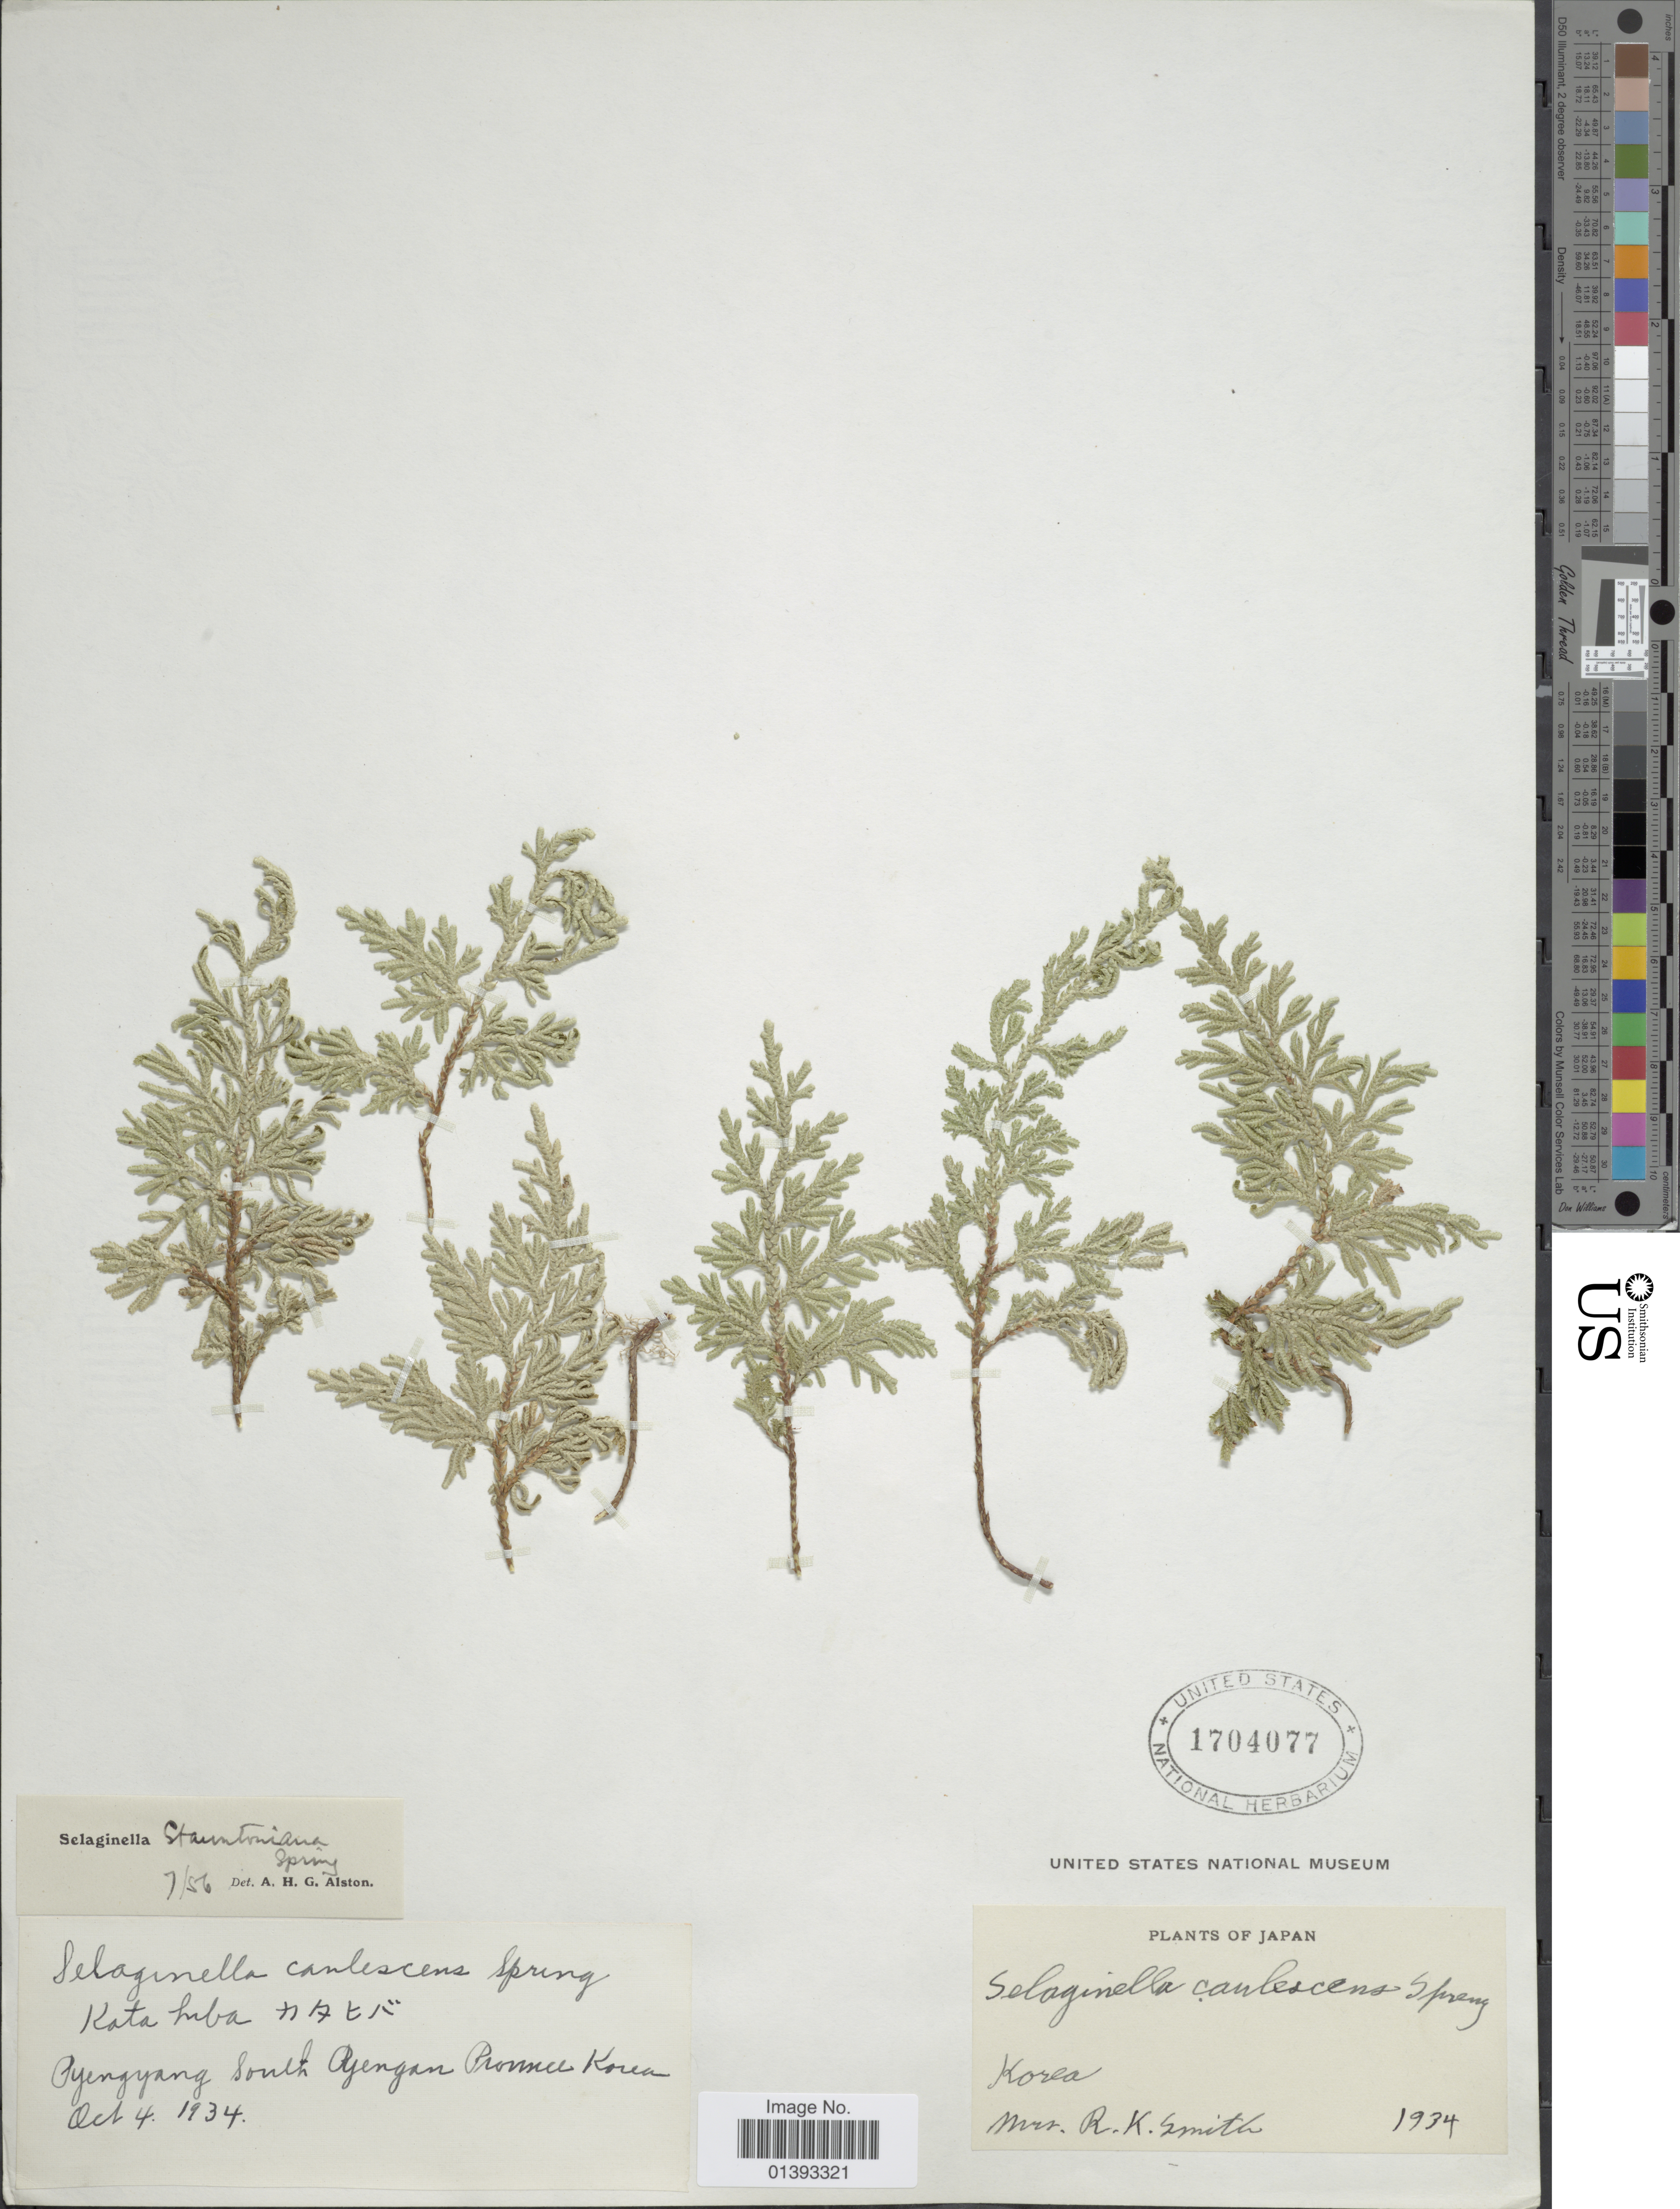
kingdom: Plantae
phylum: Tracheophyta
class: Lycopodiopsida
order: Selaginellales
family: Selaginellaceae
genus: Selaginella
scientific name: Selaginella stauntoniana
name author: Spring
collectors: R. Smith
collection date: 1934-10-04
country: North Korea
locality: Kata huba, Pyengyang south Ajengan Province Korea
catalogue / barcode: US 1704077